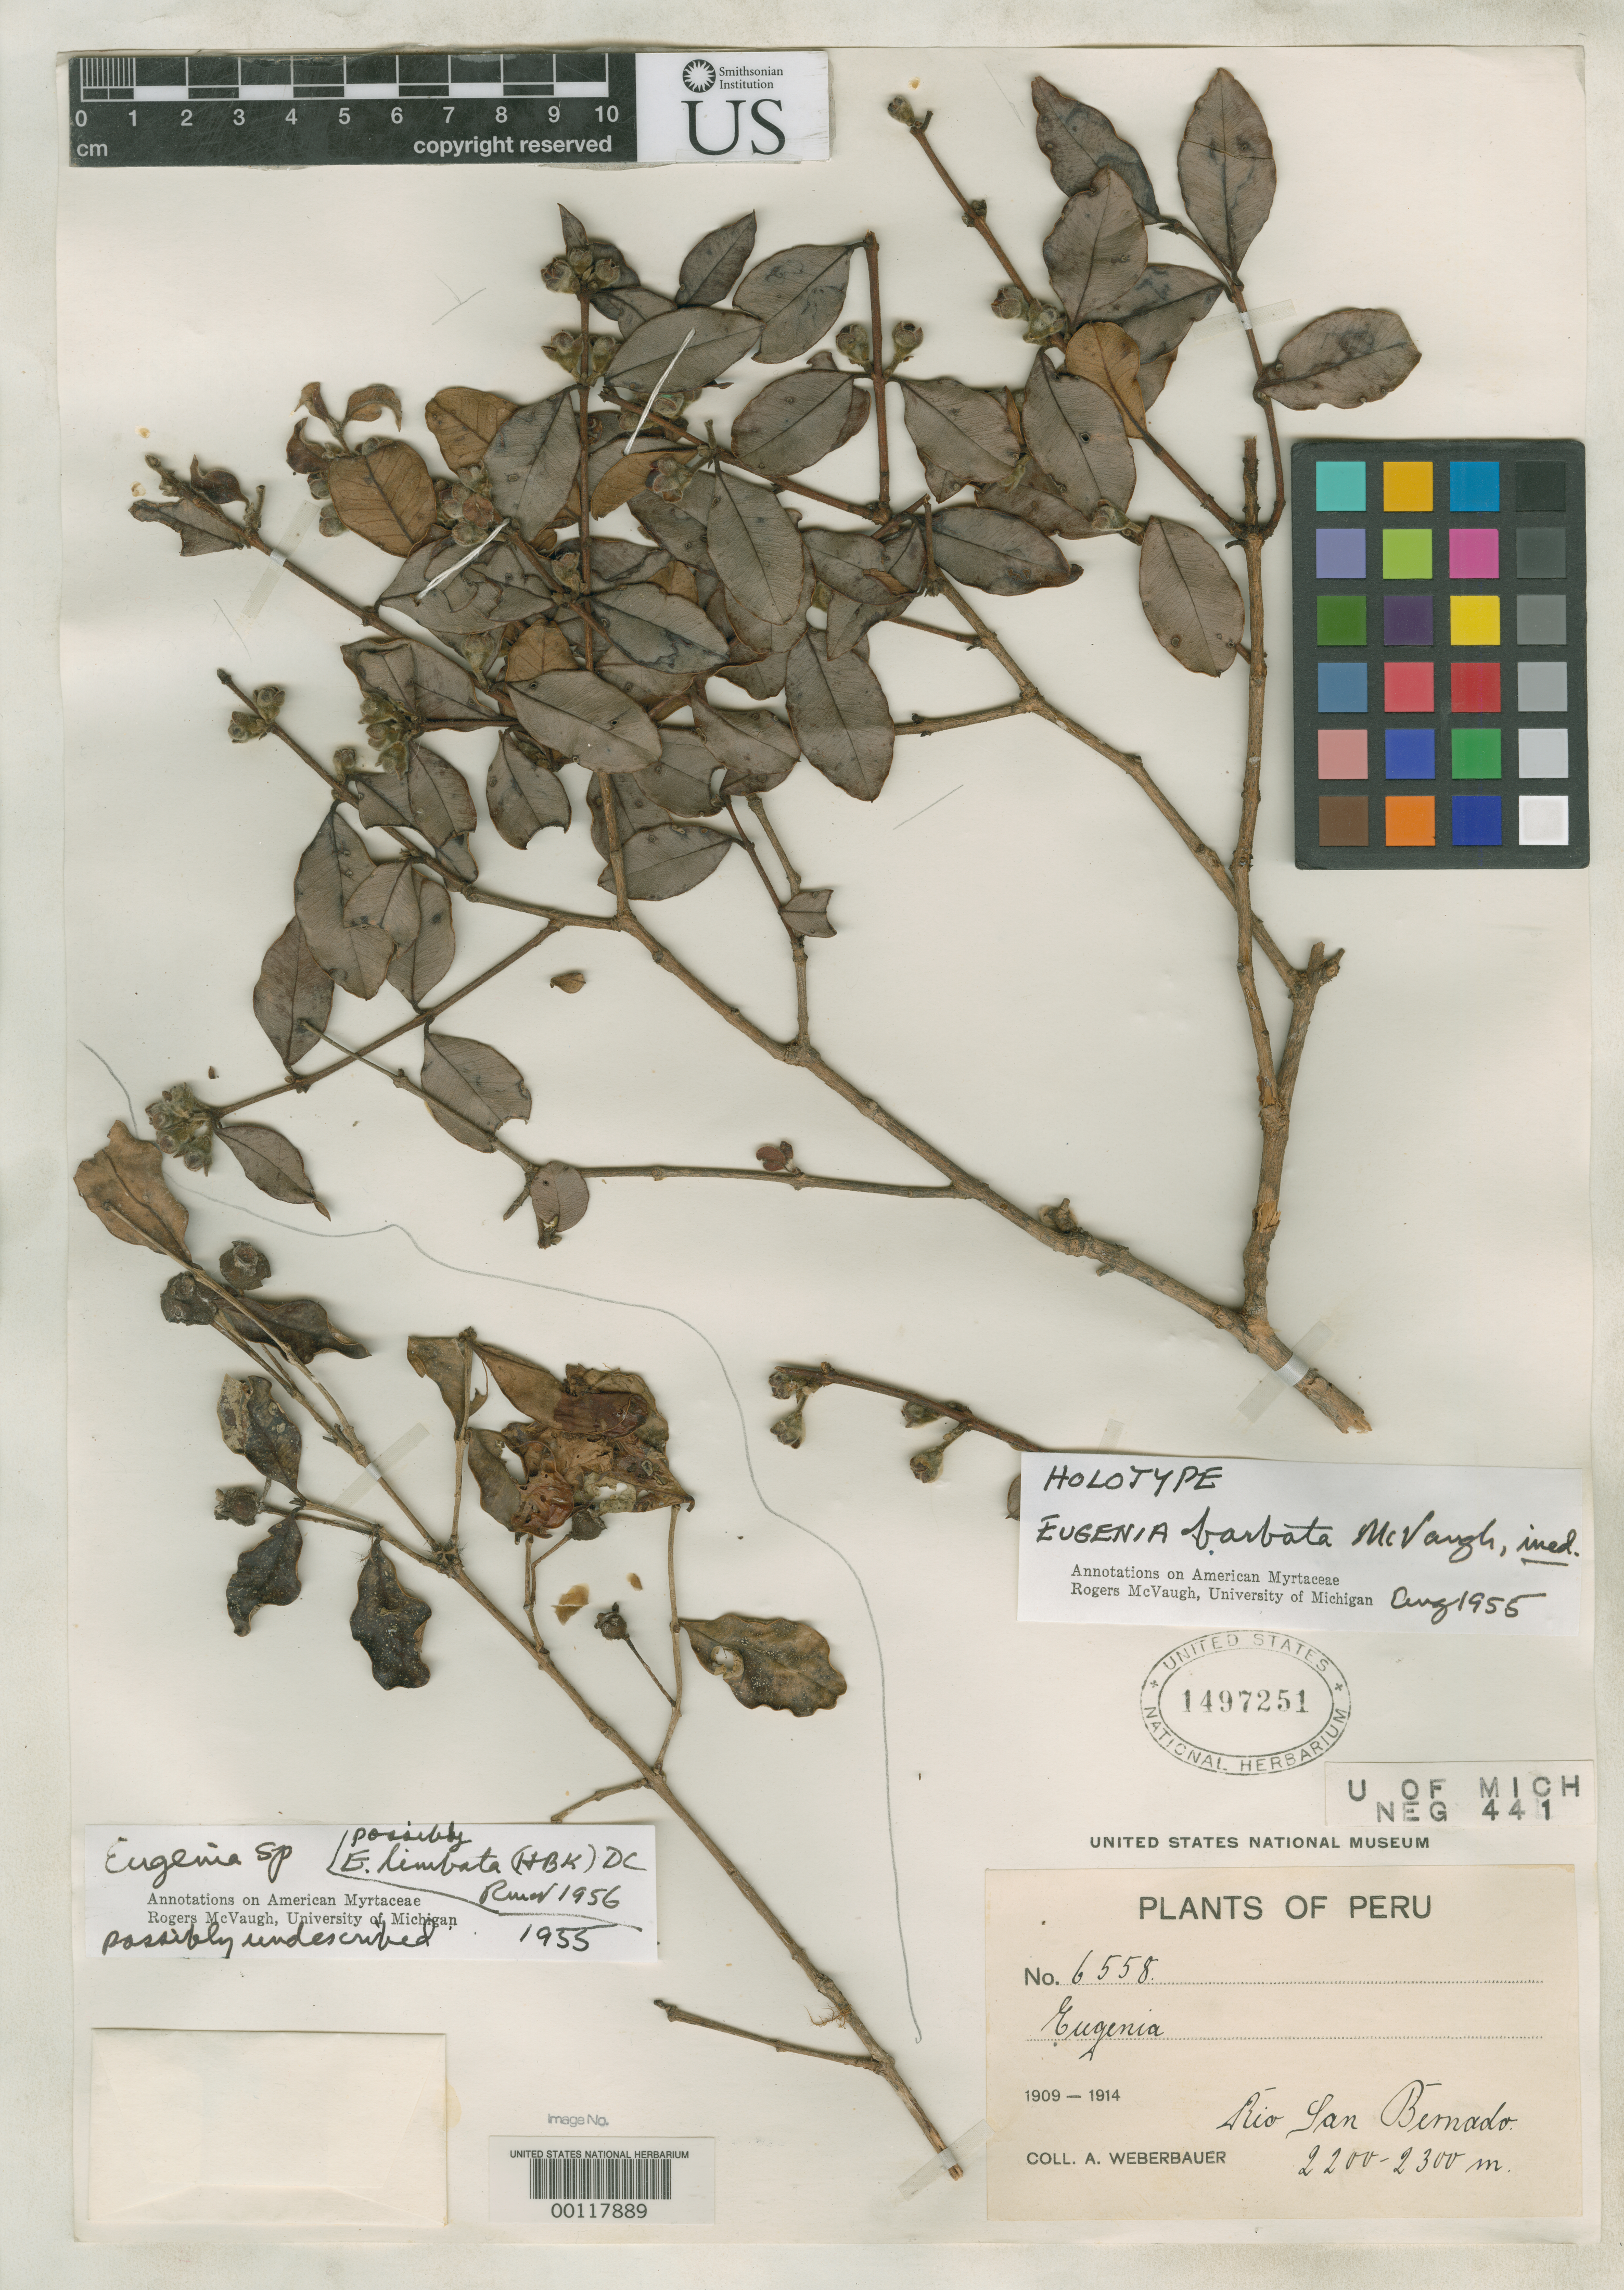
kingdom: Plantae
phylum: Tracheophyta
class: Magnoliopsida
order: Myrtales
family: Myrtaceae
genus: Eugenia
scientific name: Eugenia barbata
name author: McVaugh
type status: Holotype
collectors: A. Weberbauer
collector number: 6558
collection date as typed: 1909 to -- --- 1914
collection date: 1909/1914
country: Peru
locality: Río San Bernado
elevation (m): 2200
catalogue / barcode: US 1497251